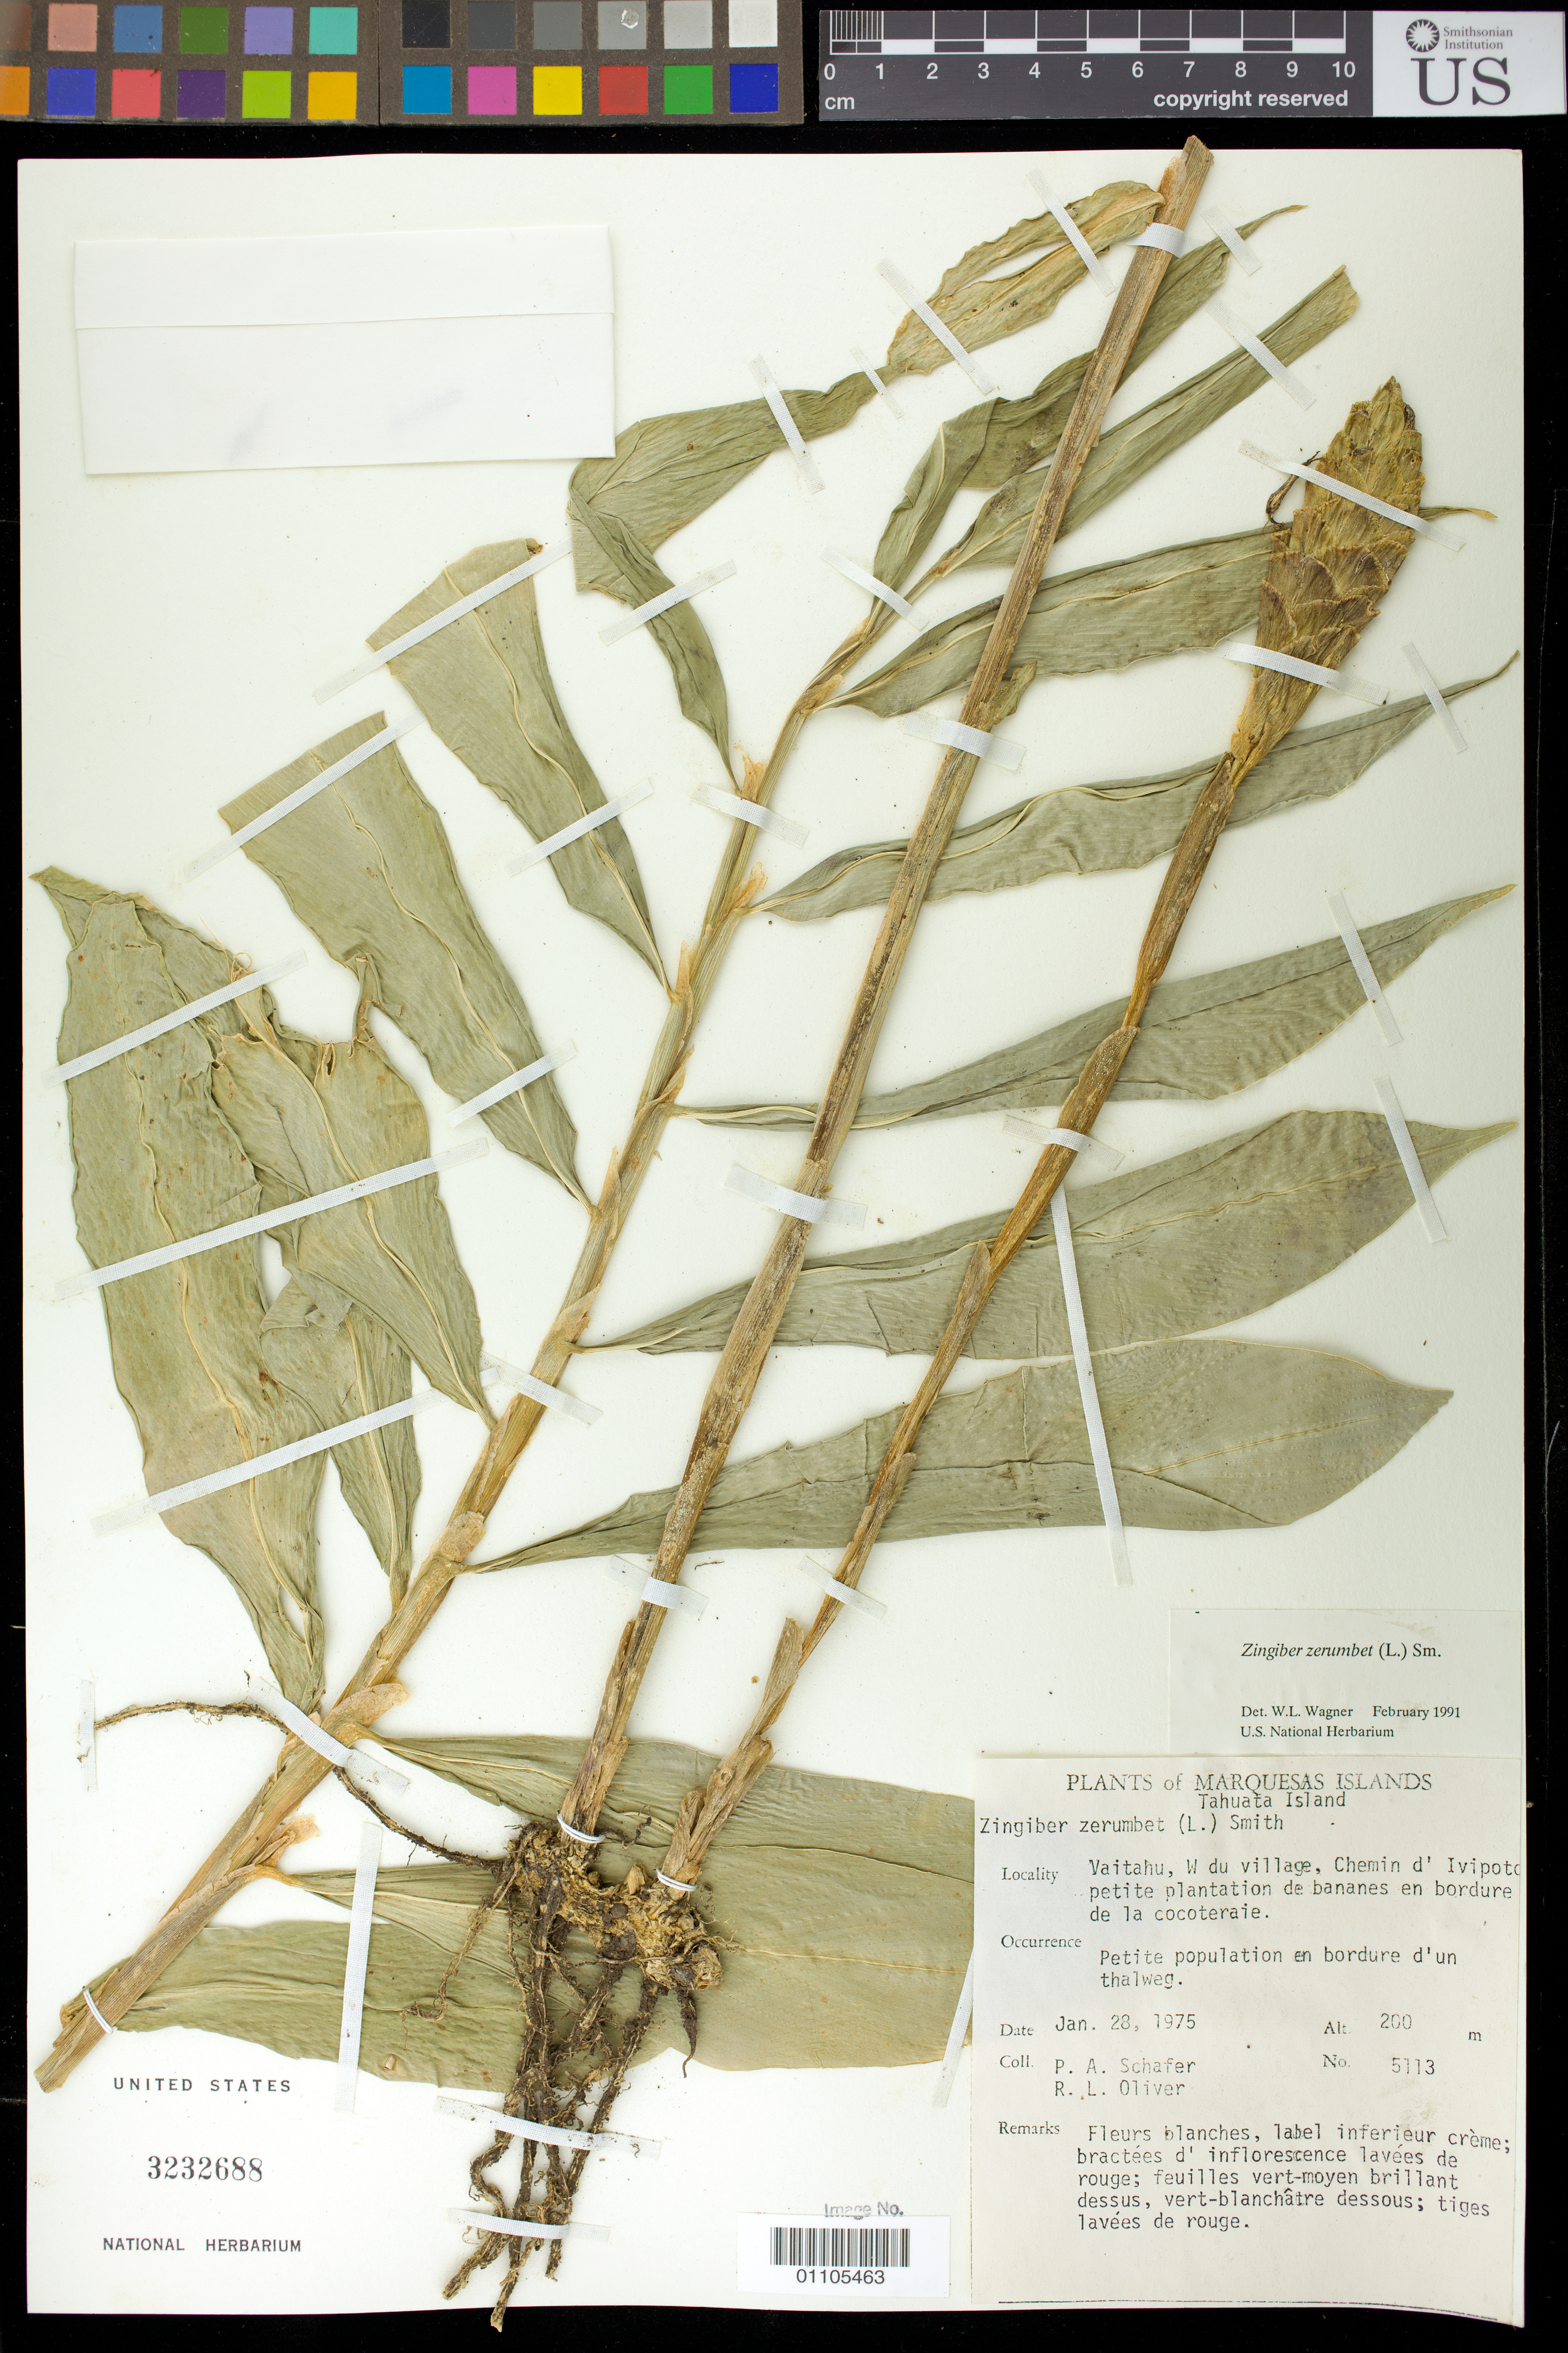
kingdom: Plantae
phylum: Tracheophyta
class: Liliopsida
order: Zingiberales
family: Zingiberaceae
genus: Zingiber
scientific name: Zingiber zerumbet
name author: (L.) Sm.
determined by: Wagner, W. L., (BOT), Smithsonian Institution - National Museum of Natural History (UNITED STATES)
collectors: P. A. Schäfer & R. L. Oliver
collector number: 5113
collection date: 1975-01-28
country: French Polynesia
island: Tahuata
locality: Vaitahu, W du village, chemin d'Ivipoto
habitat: Petite plantation de bananes en bordure de la cocoteraie. Petite population en bordure d'un thalweg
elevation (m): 200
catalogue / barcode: US 3232688